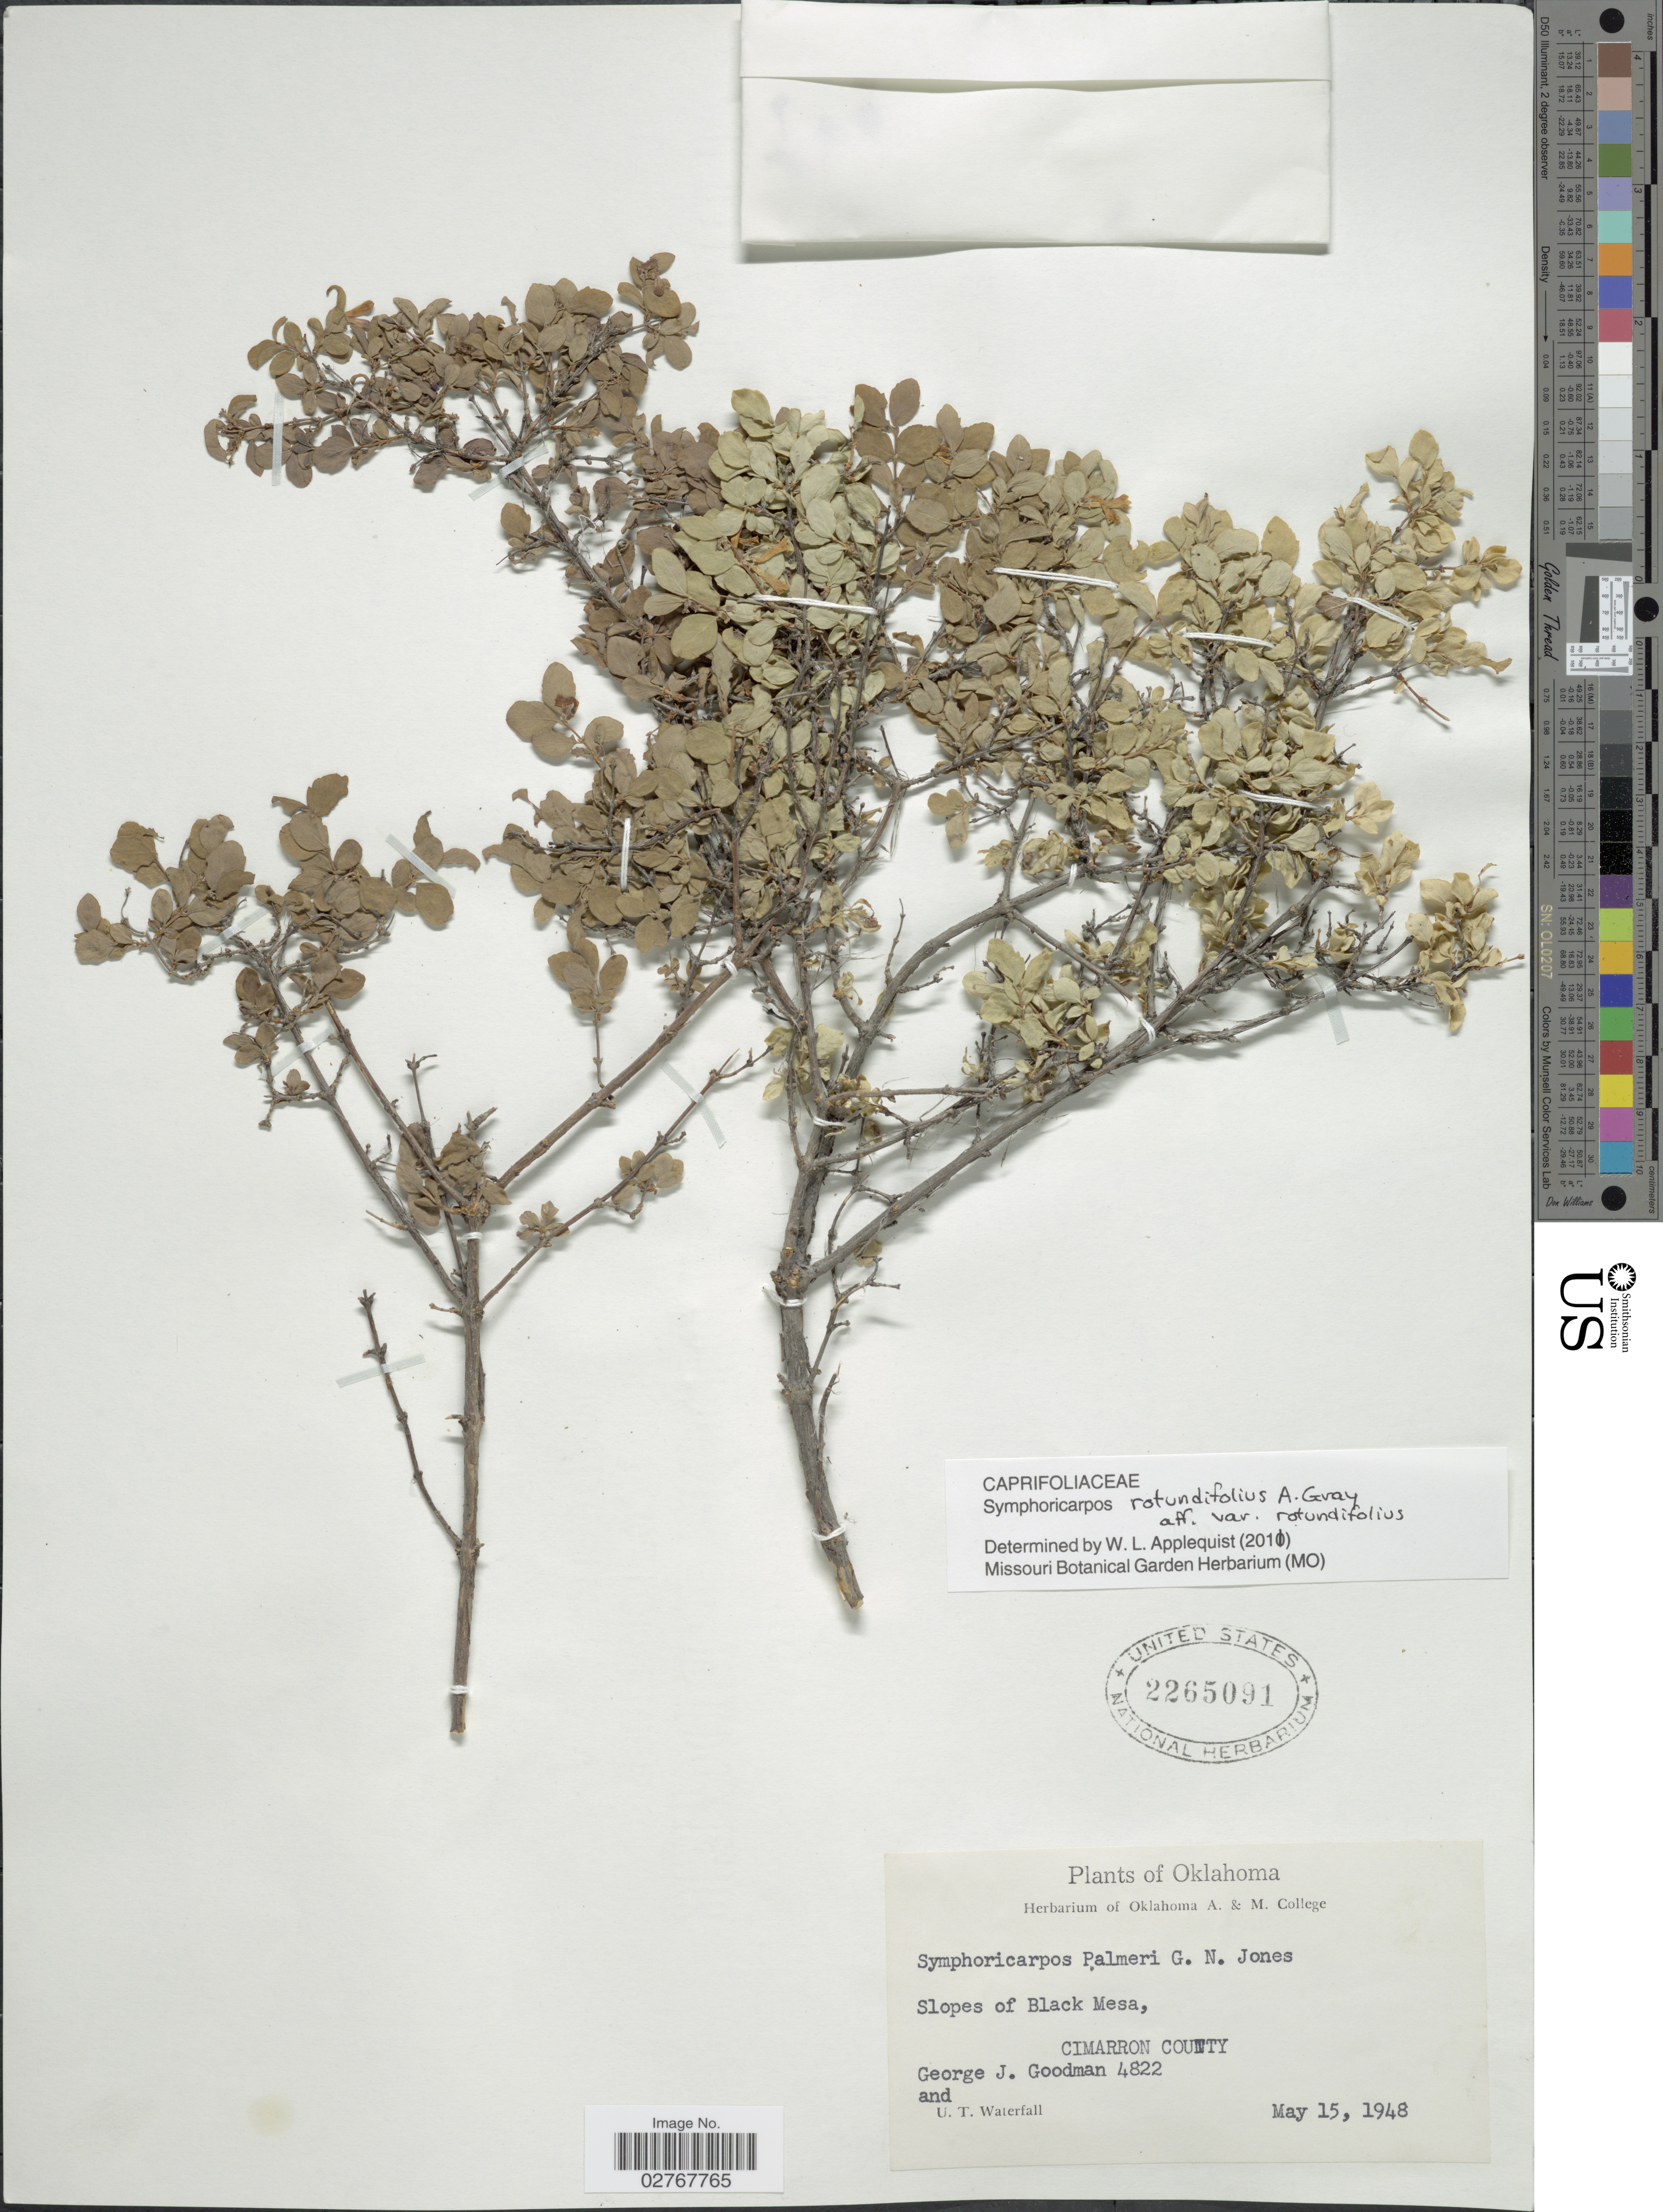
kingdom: Plantae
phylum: Tracheophyta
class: Magnoliopsida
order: Dipsacales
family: Caprifoliaceae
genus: Symphoricarpos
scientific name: Symphoricarpos rotundifolius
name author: A. Gray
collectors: G. J. Goodman & U. T. Waterfall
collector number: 4822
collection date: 1948-05-15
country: United States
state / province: Oklahoma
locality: Slopes of Black Mesa, Cimarron County.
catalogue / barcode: US 2265091